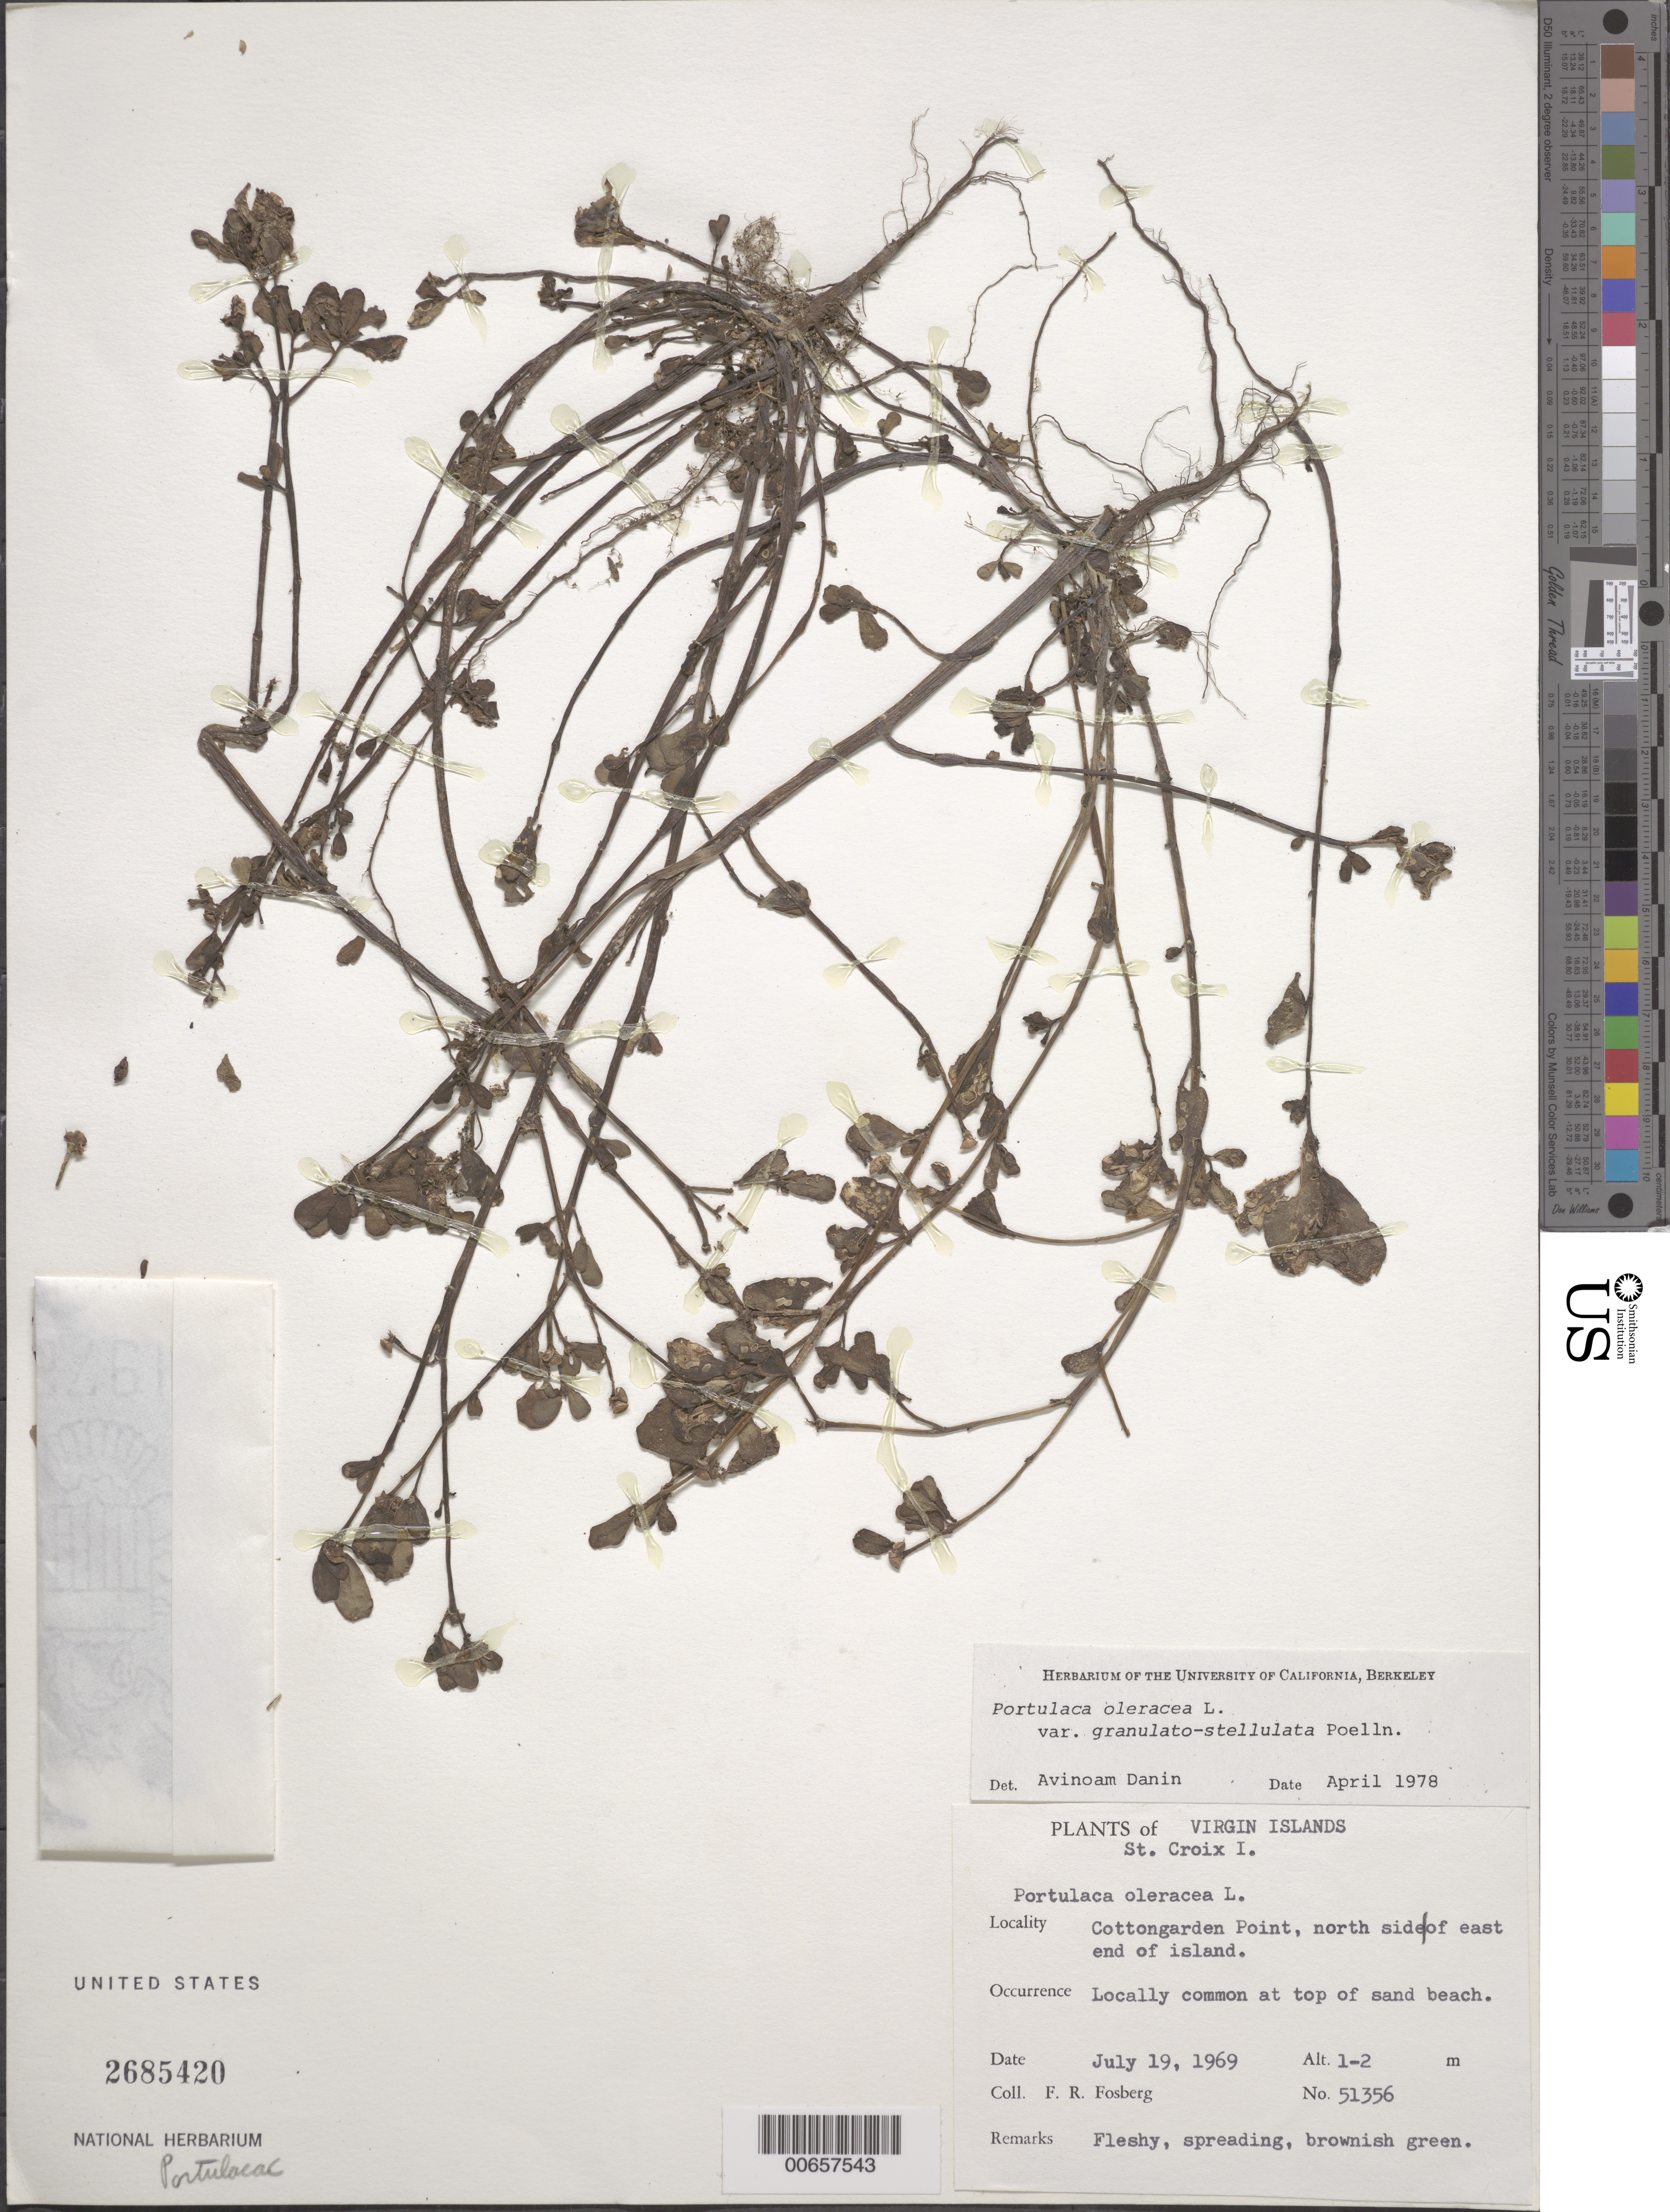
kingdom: Plantae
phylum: Tracheophyta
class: Magnoliopsida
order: Caryophyllales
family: Portulacaceae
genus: Portulaca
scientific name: Portulaca oleracea var. granulatostellulata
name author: Poelln.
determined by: Danin, A., (UC), University of California Berkeley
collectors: F. R. Fosberg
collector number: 51356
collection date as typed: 19 Jul 1969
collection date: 1969-07-19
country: U.S. Virgin Islands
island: St. Croix Island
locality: Cottongarden Point; N side of E end of island.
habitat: At top of sand beach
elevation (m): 1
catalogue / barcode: US 2685420